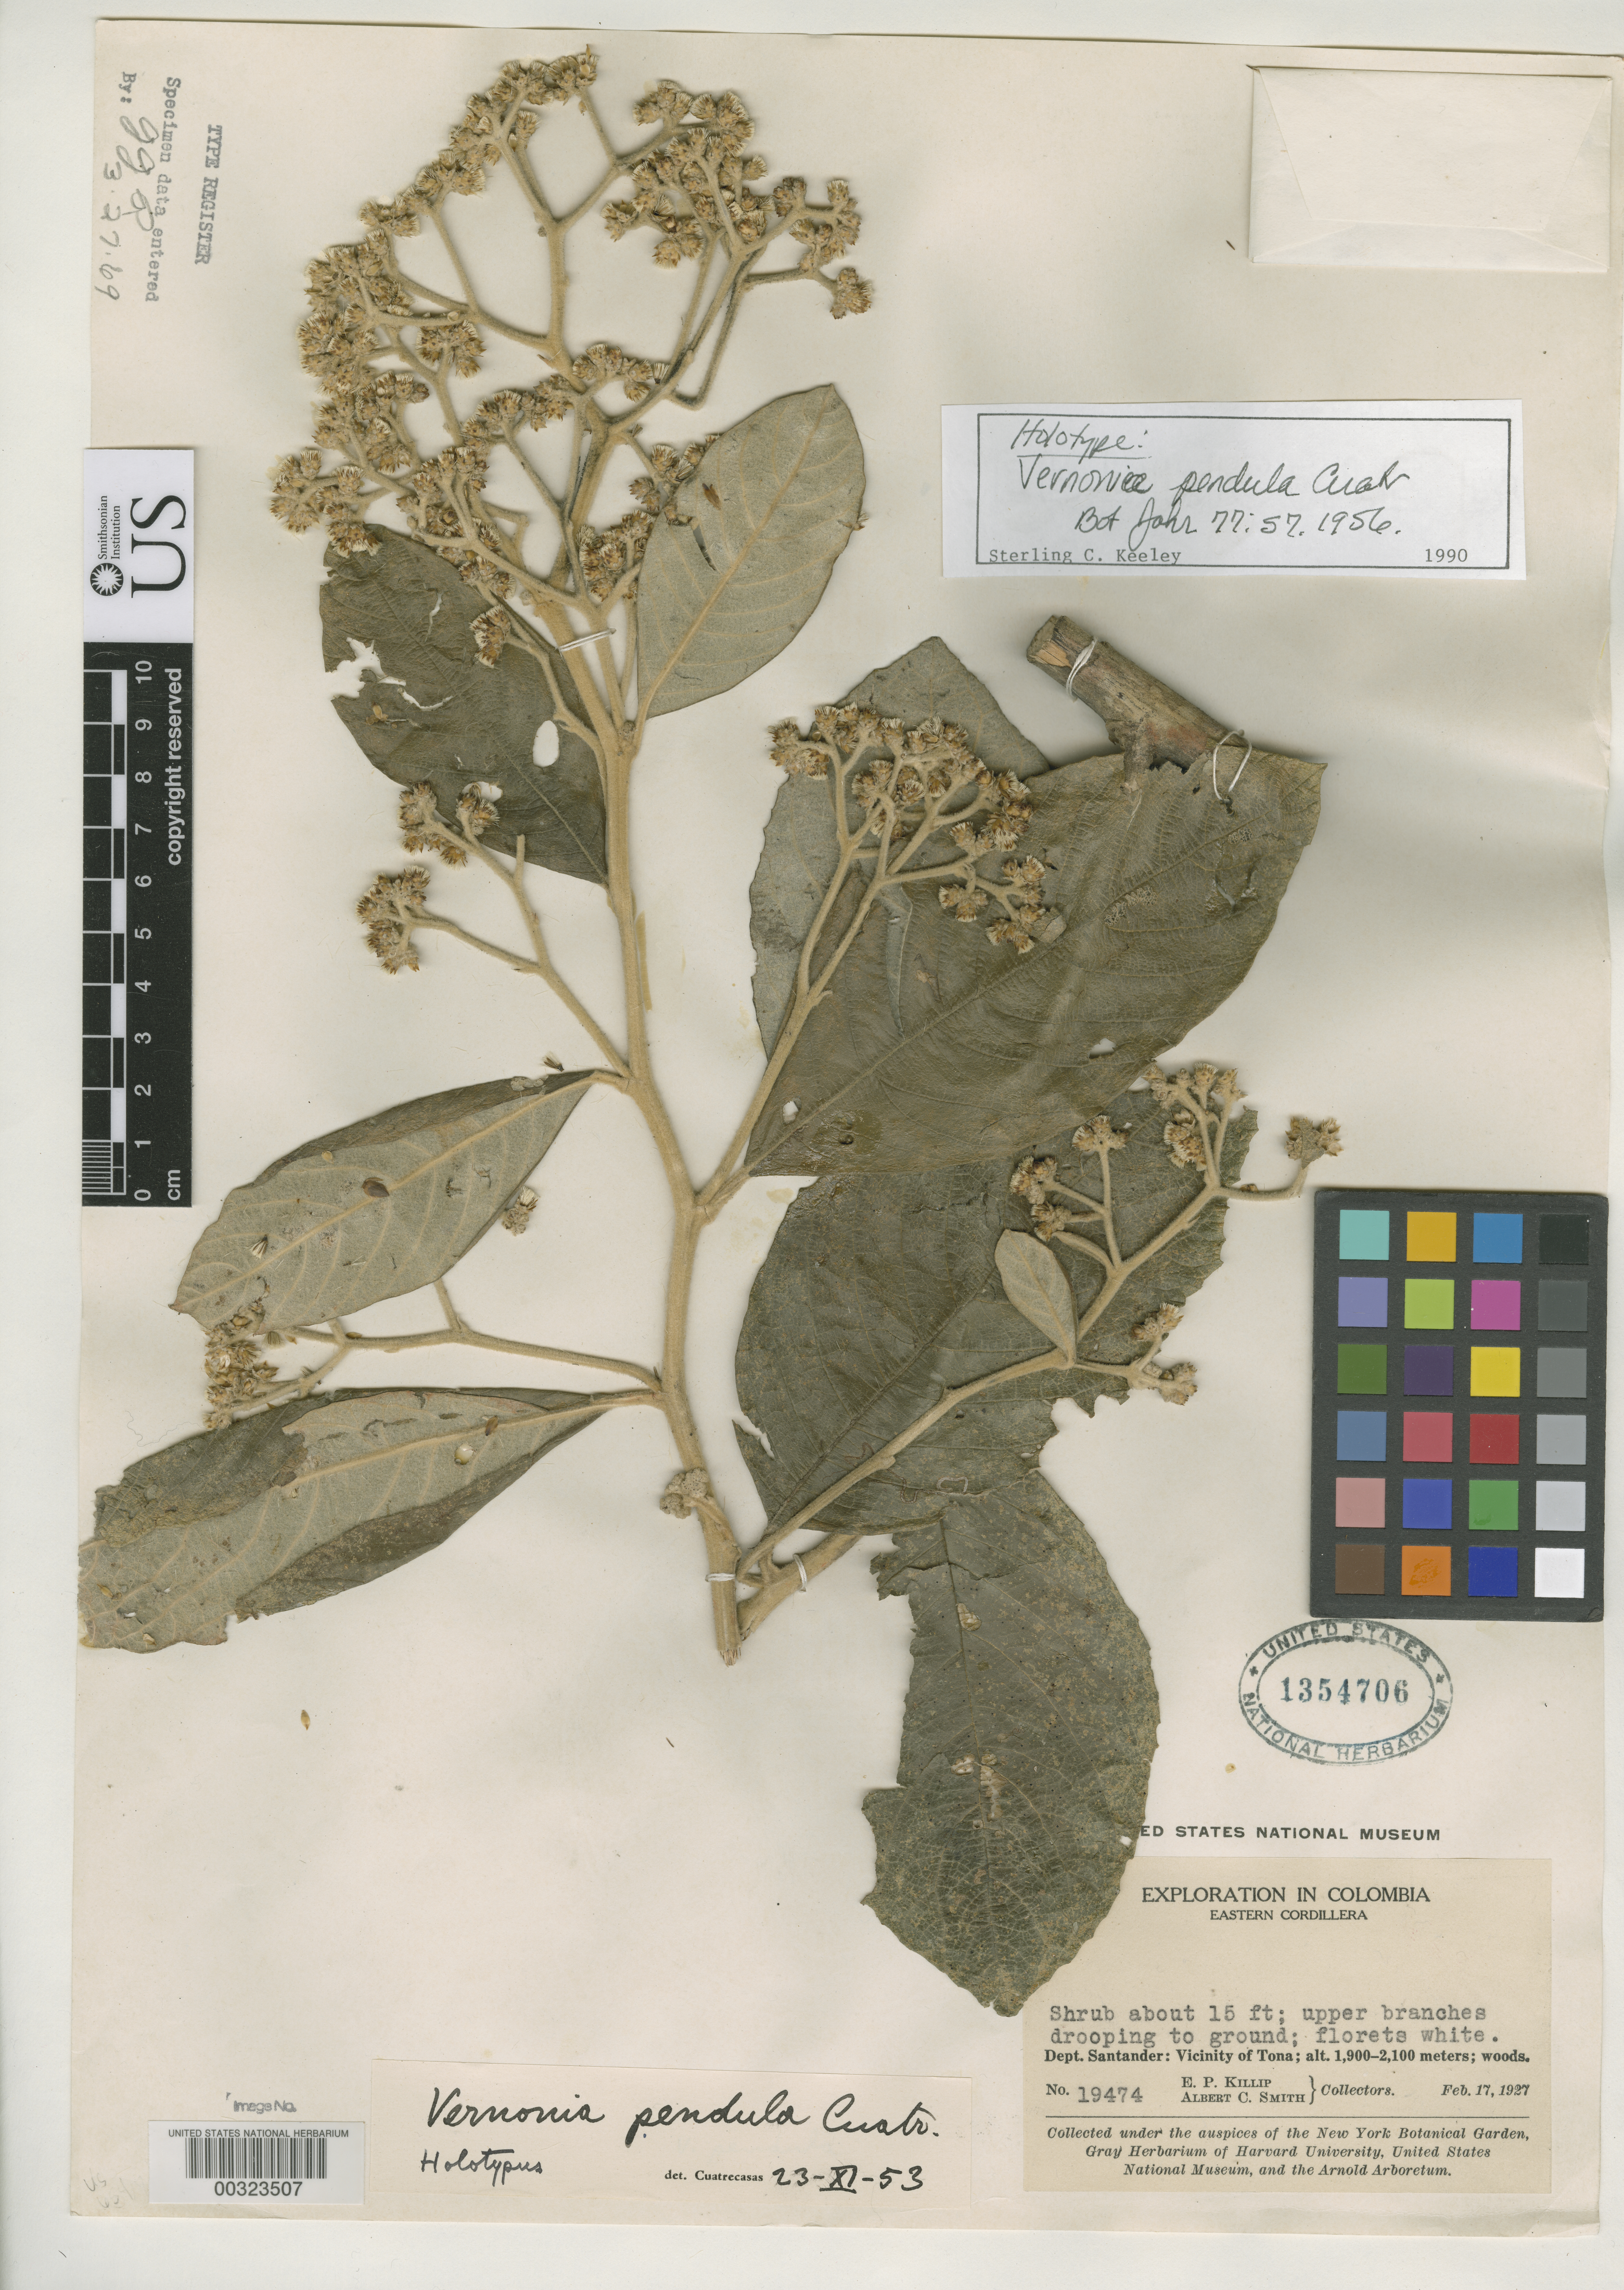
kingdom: Plantae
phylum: Tracheophyta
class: Magnoliopsida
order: Asterales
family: Asteraceae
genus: Vernonia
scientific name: Vernonia pendula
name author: Cuatrec.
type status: Holotype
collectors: E. P. Killip & A. C. Smith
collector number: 19474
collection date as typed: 17 Feb 1927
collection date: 1927-02-17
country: Colombia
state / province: Norte de Santander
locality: Tona.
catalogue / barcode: US 1354706